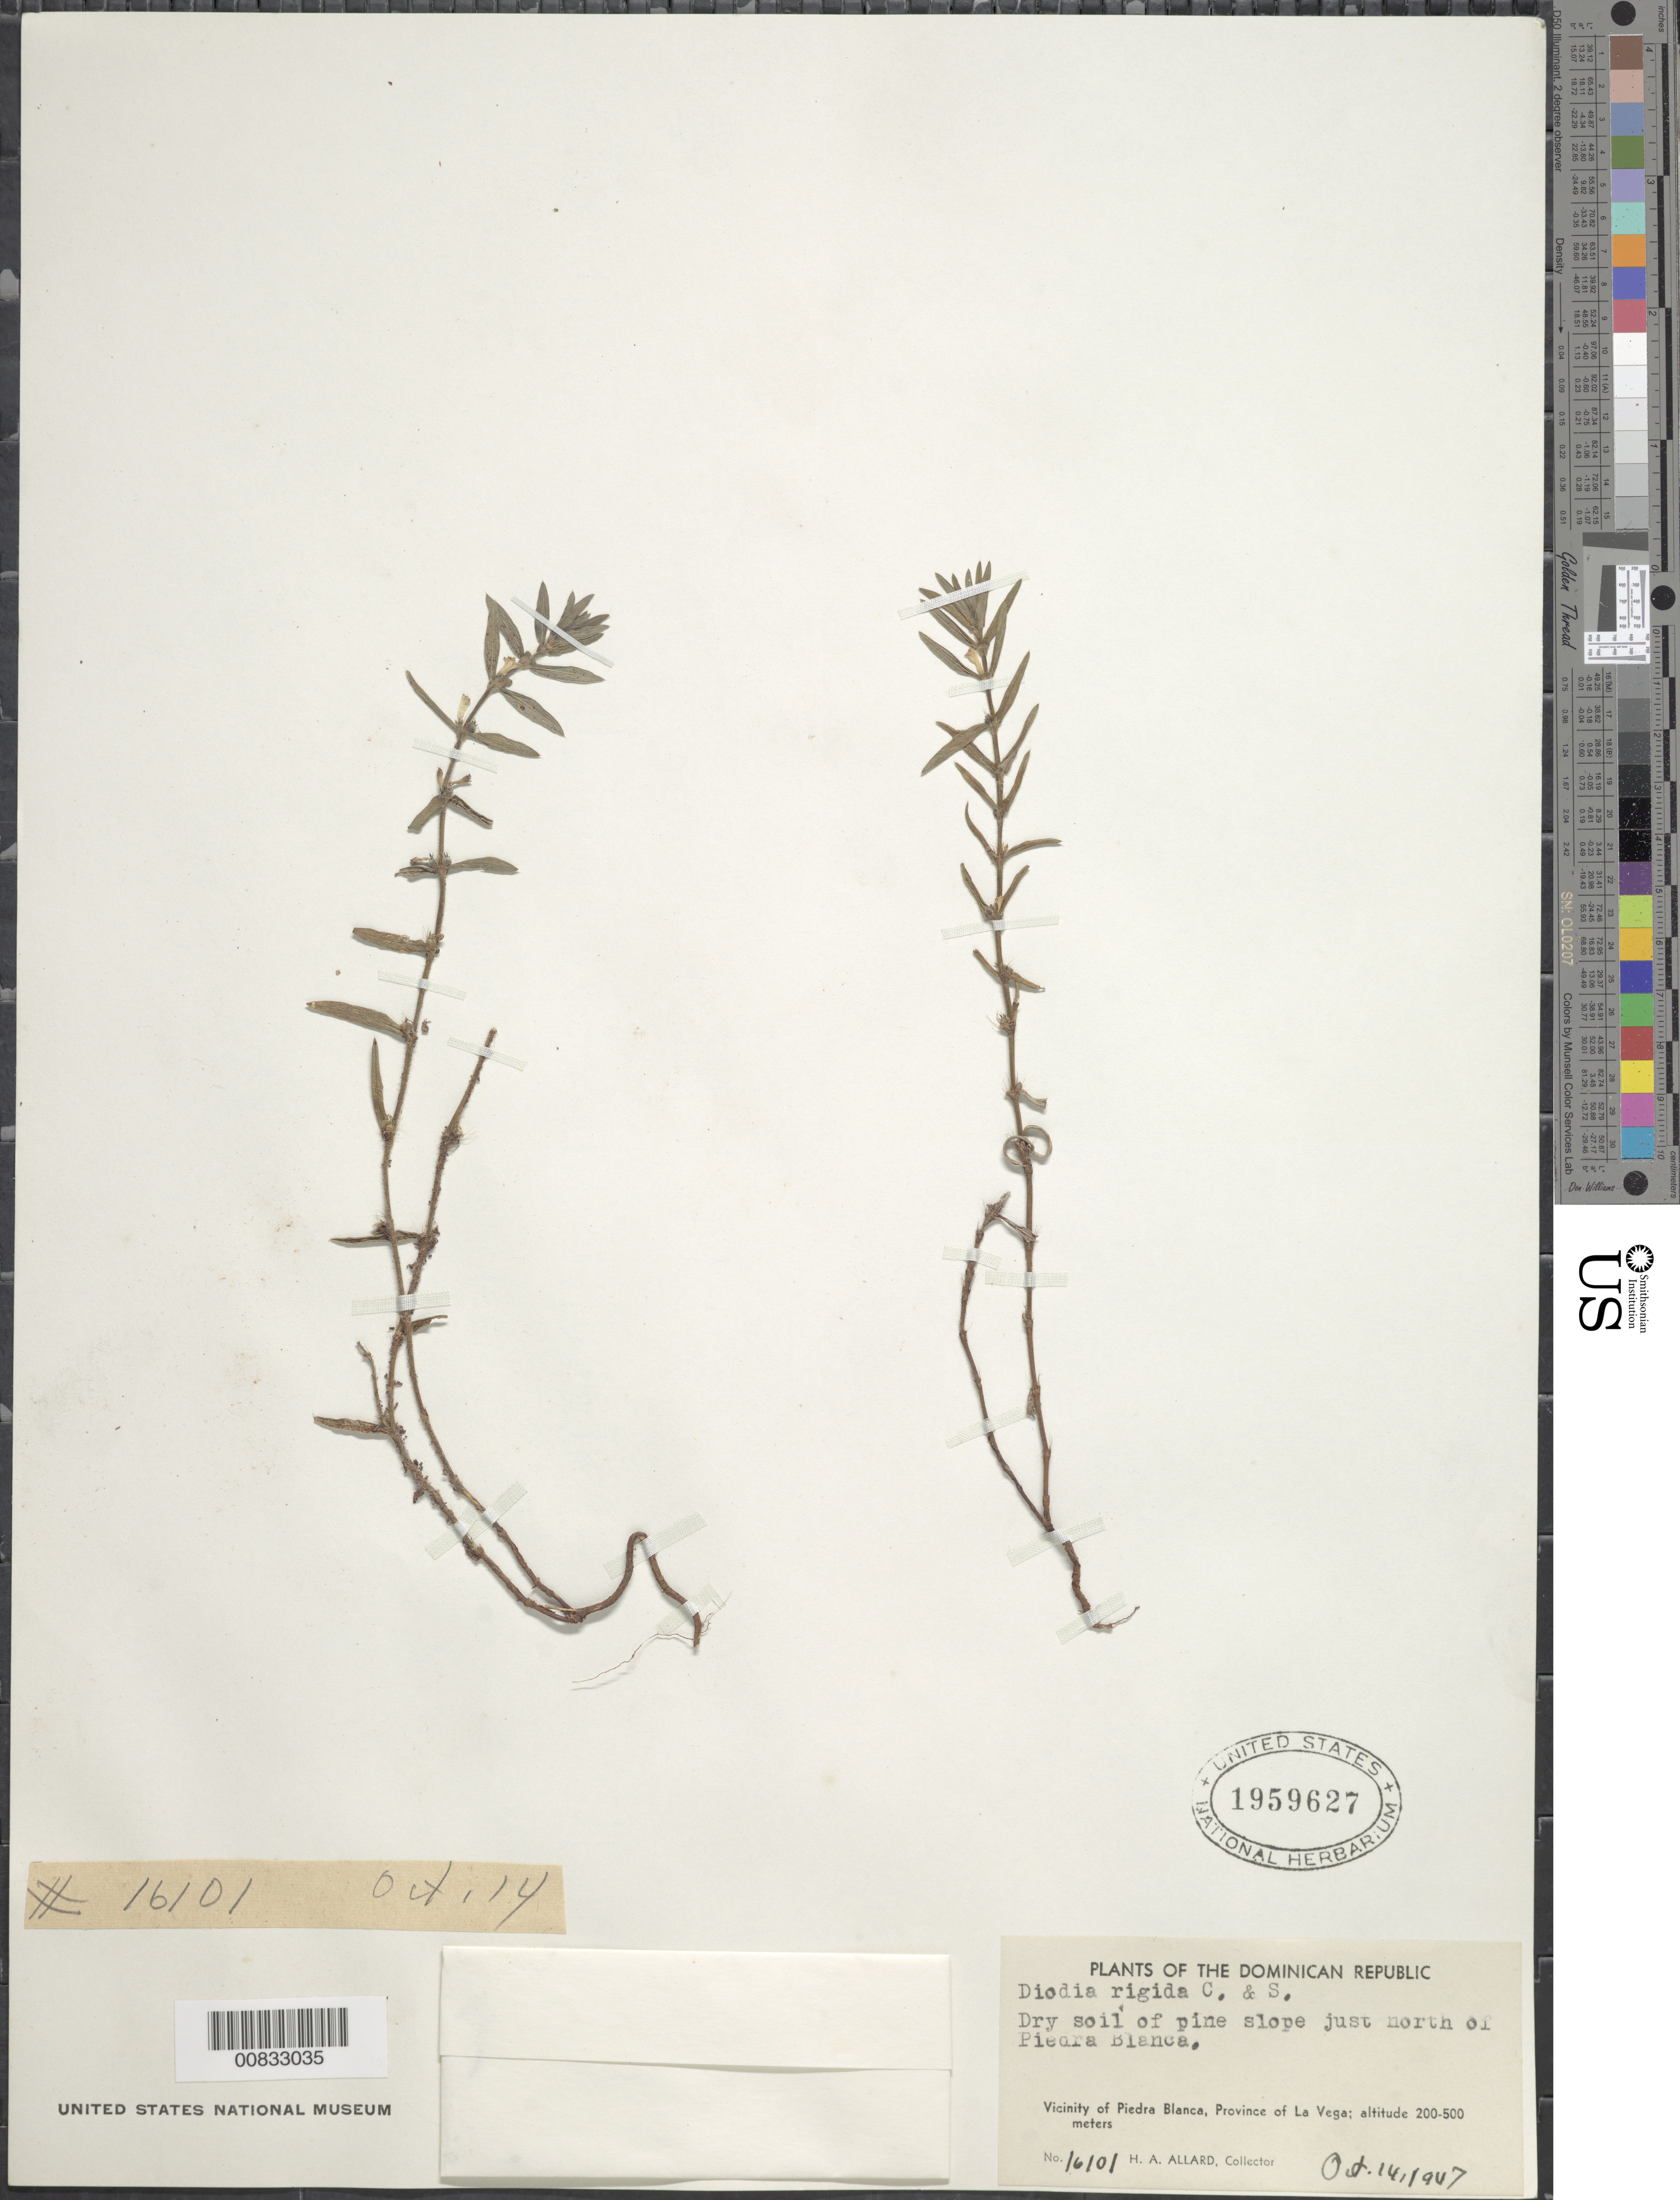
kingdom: Plantae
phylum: Tracheophyta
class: Magnoliopsida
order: Gentianales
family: Rubiaceae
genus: Diodella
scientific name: Diodella apiculata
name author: (Willd. ex Roem. & Schult.) Delprete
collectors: H. A. Allard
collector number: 16101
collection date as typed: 14 Oct 1947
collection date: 1947-10-14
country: Dominican Republic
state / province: La Vega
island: Hispaniola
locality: Vicinity of Piedra Blanca, just N of town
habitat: Dry soil of pine soil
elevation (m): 200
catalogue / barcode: US 1959627